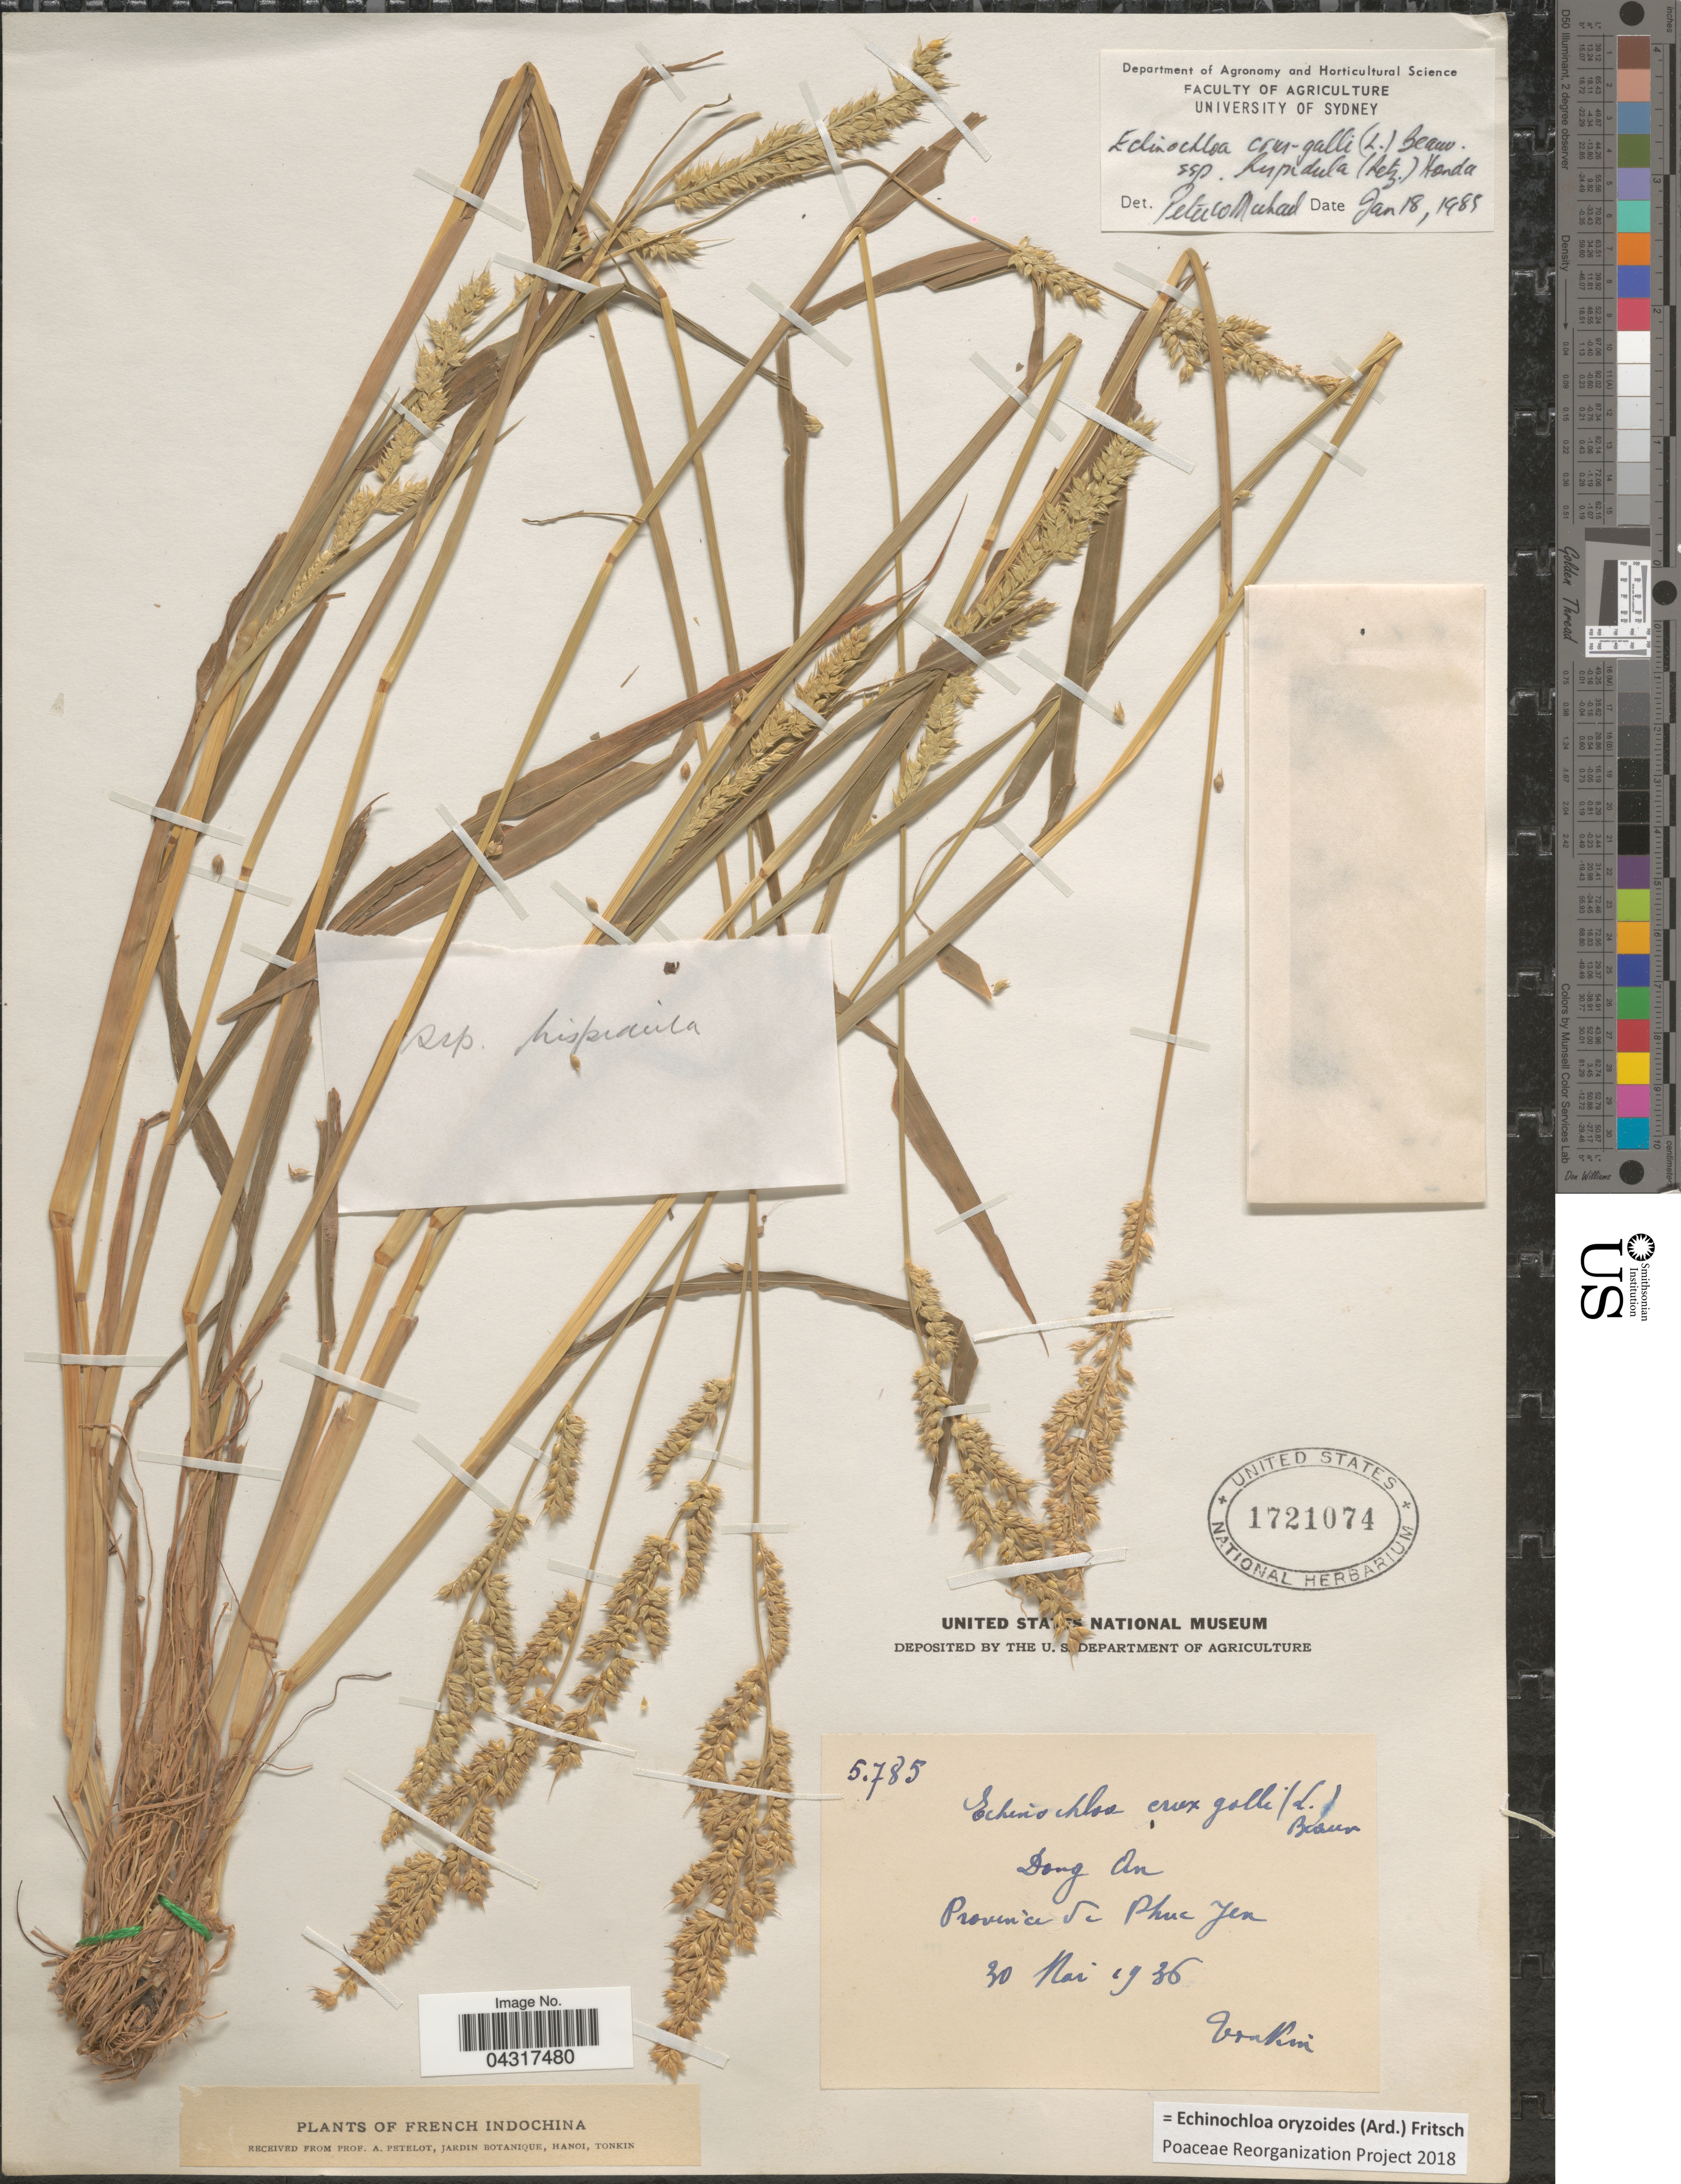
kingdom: Plantae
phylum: Tracheophyta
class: Liliopsida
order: Poales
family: Poaceae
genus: Echinochloa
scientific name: Echinochloa oryzoides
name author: (Ard.) Fritsch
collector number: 5785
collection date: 1936-05-30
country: Vietnam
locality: French Indochina. Dong An. Province de Phue Jen. Tonkin.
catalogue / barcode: US 1721074